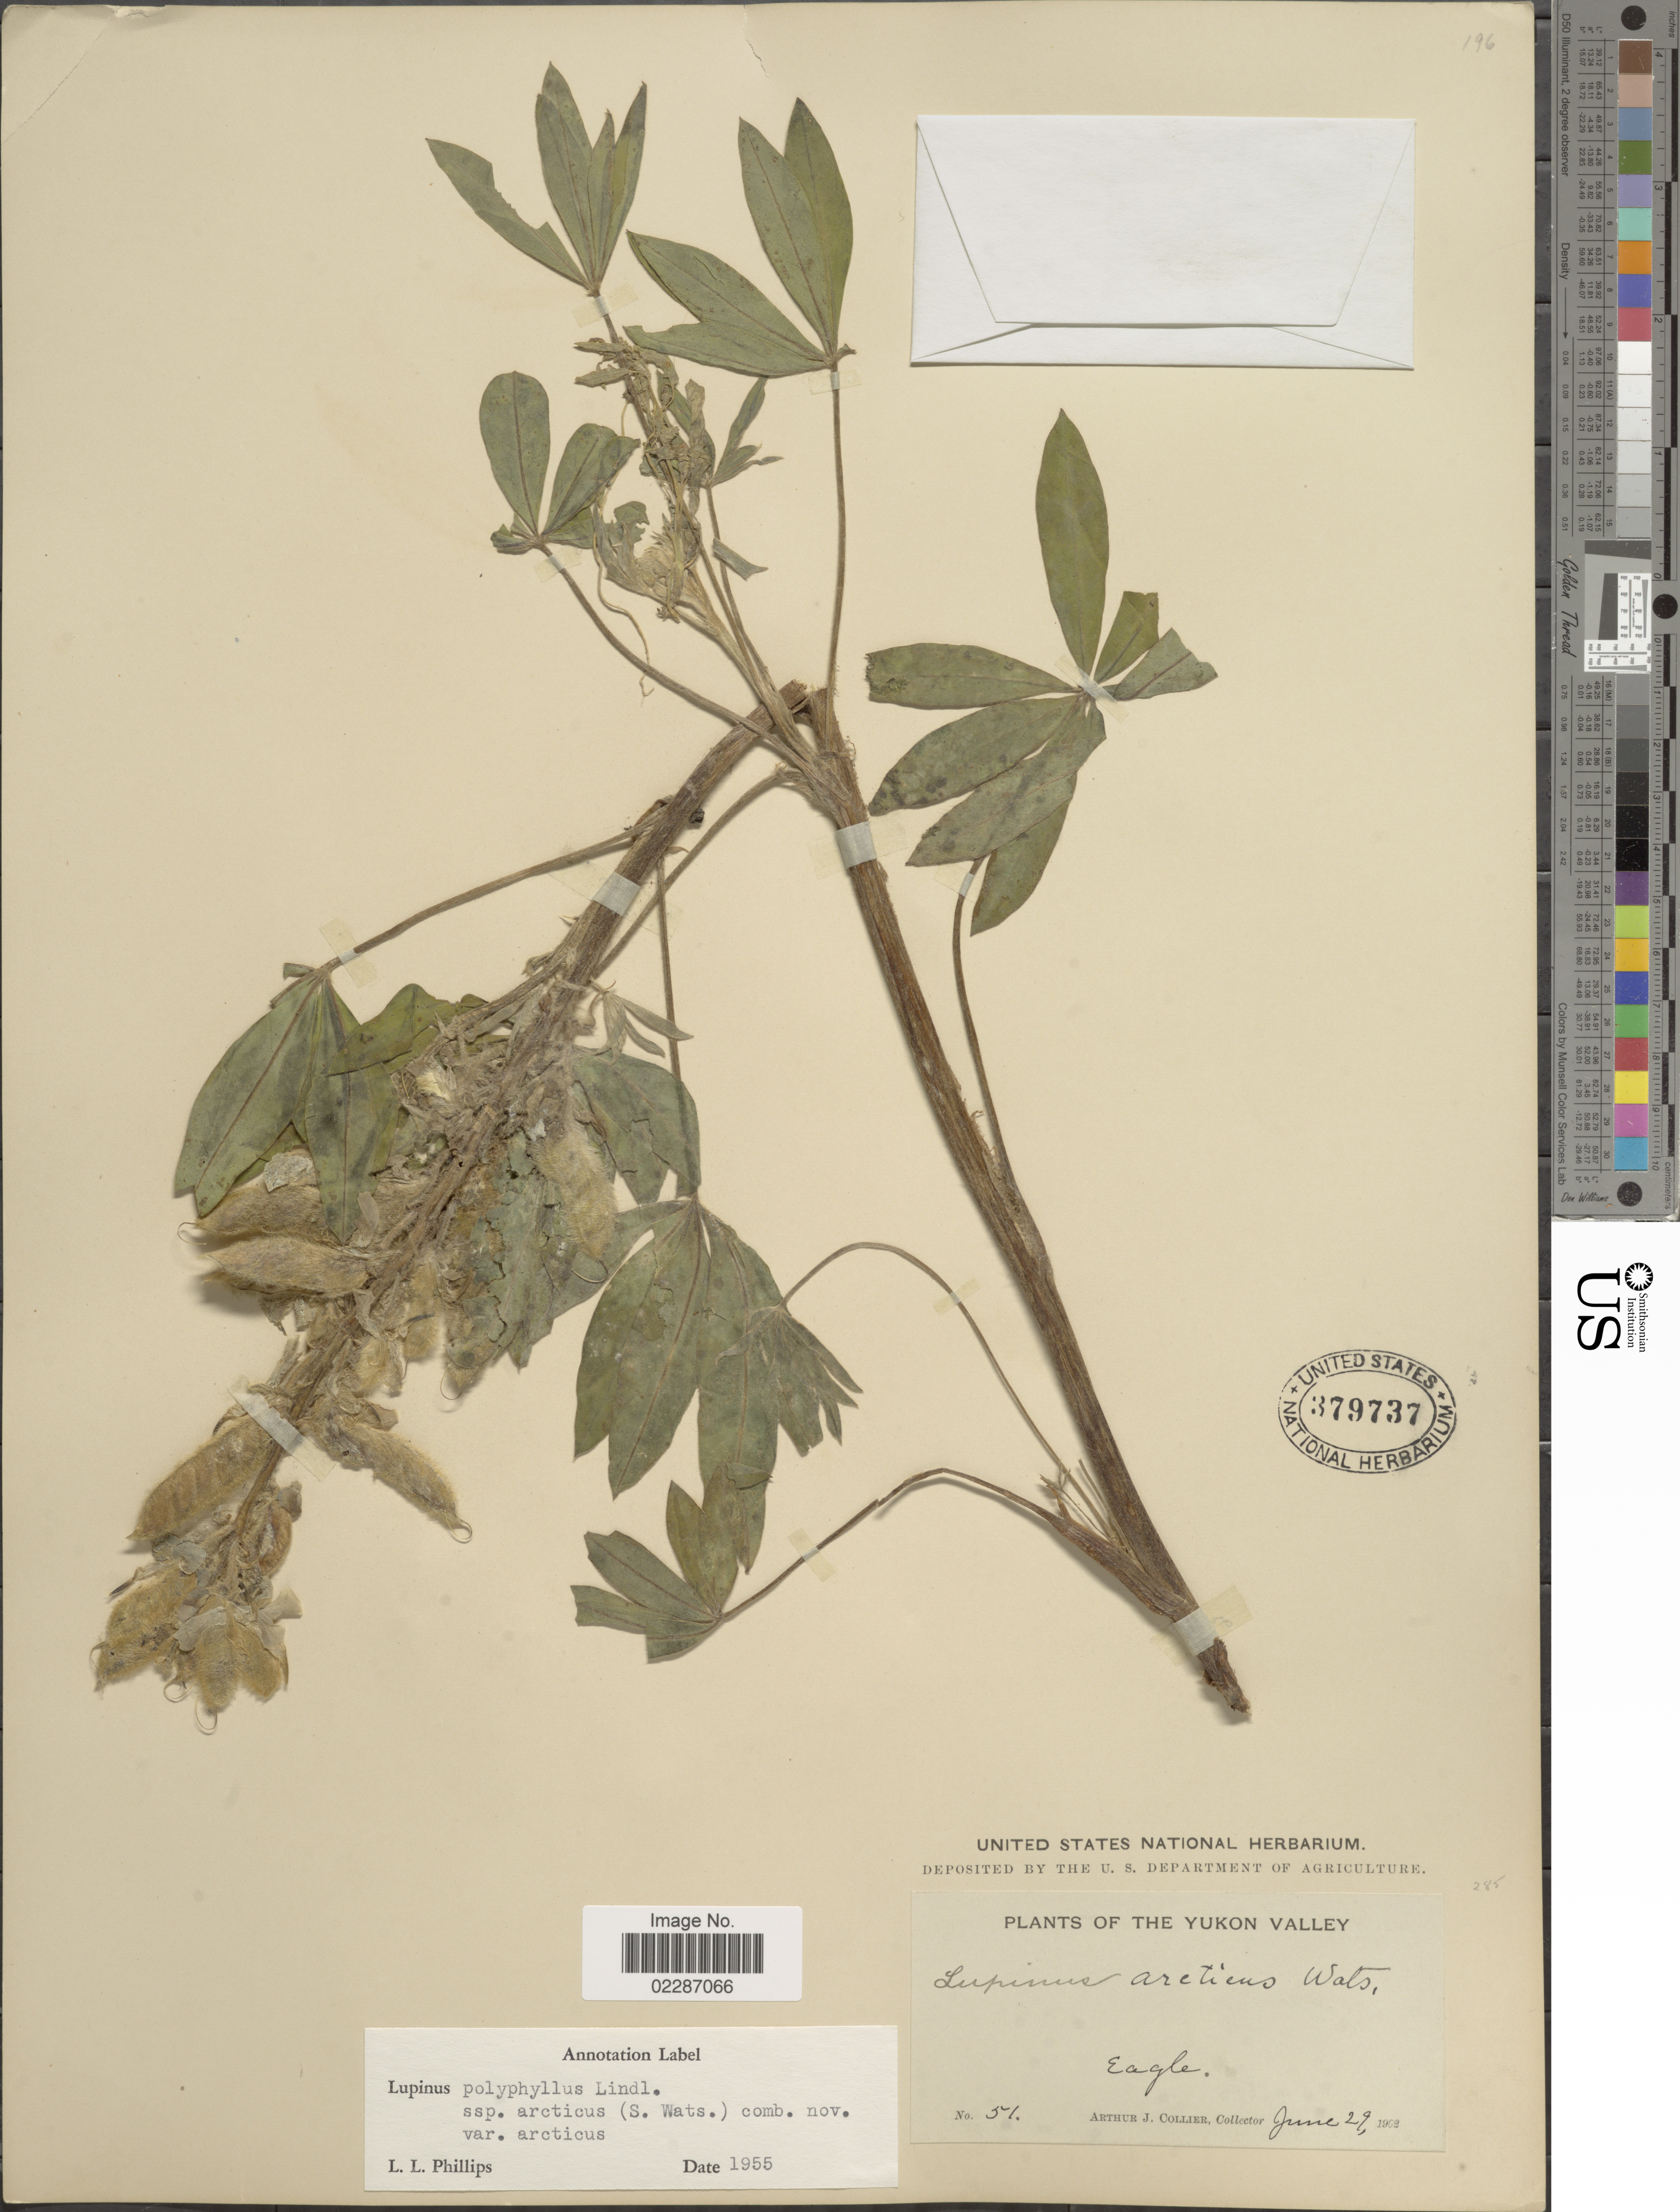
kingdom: Plantae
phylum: Tracheophyta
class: Magnoliopsida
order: Fabales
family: Fabaceae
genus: Lupinus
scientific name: Lupinus arcticus subsp. arcticus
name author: S. Watson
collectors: A. Collier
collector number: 51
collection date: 1902-06-29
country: Canada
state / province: Yukon Territory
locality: Yukon Valley, Eagle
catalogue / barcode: US 379737